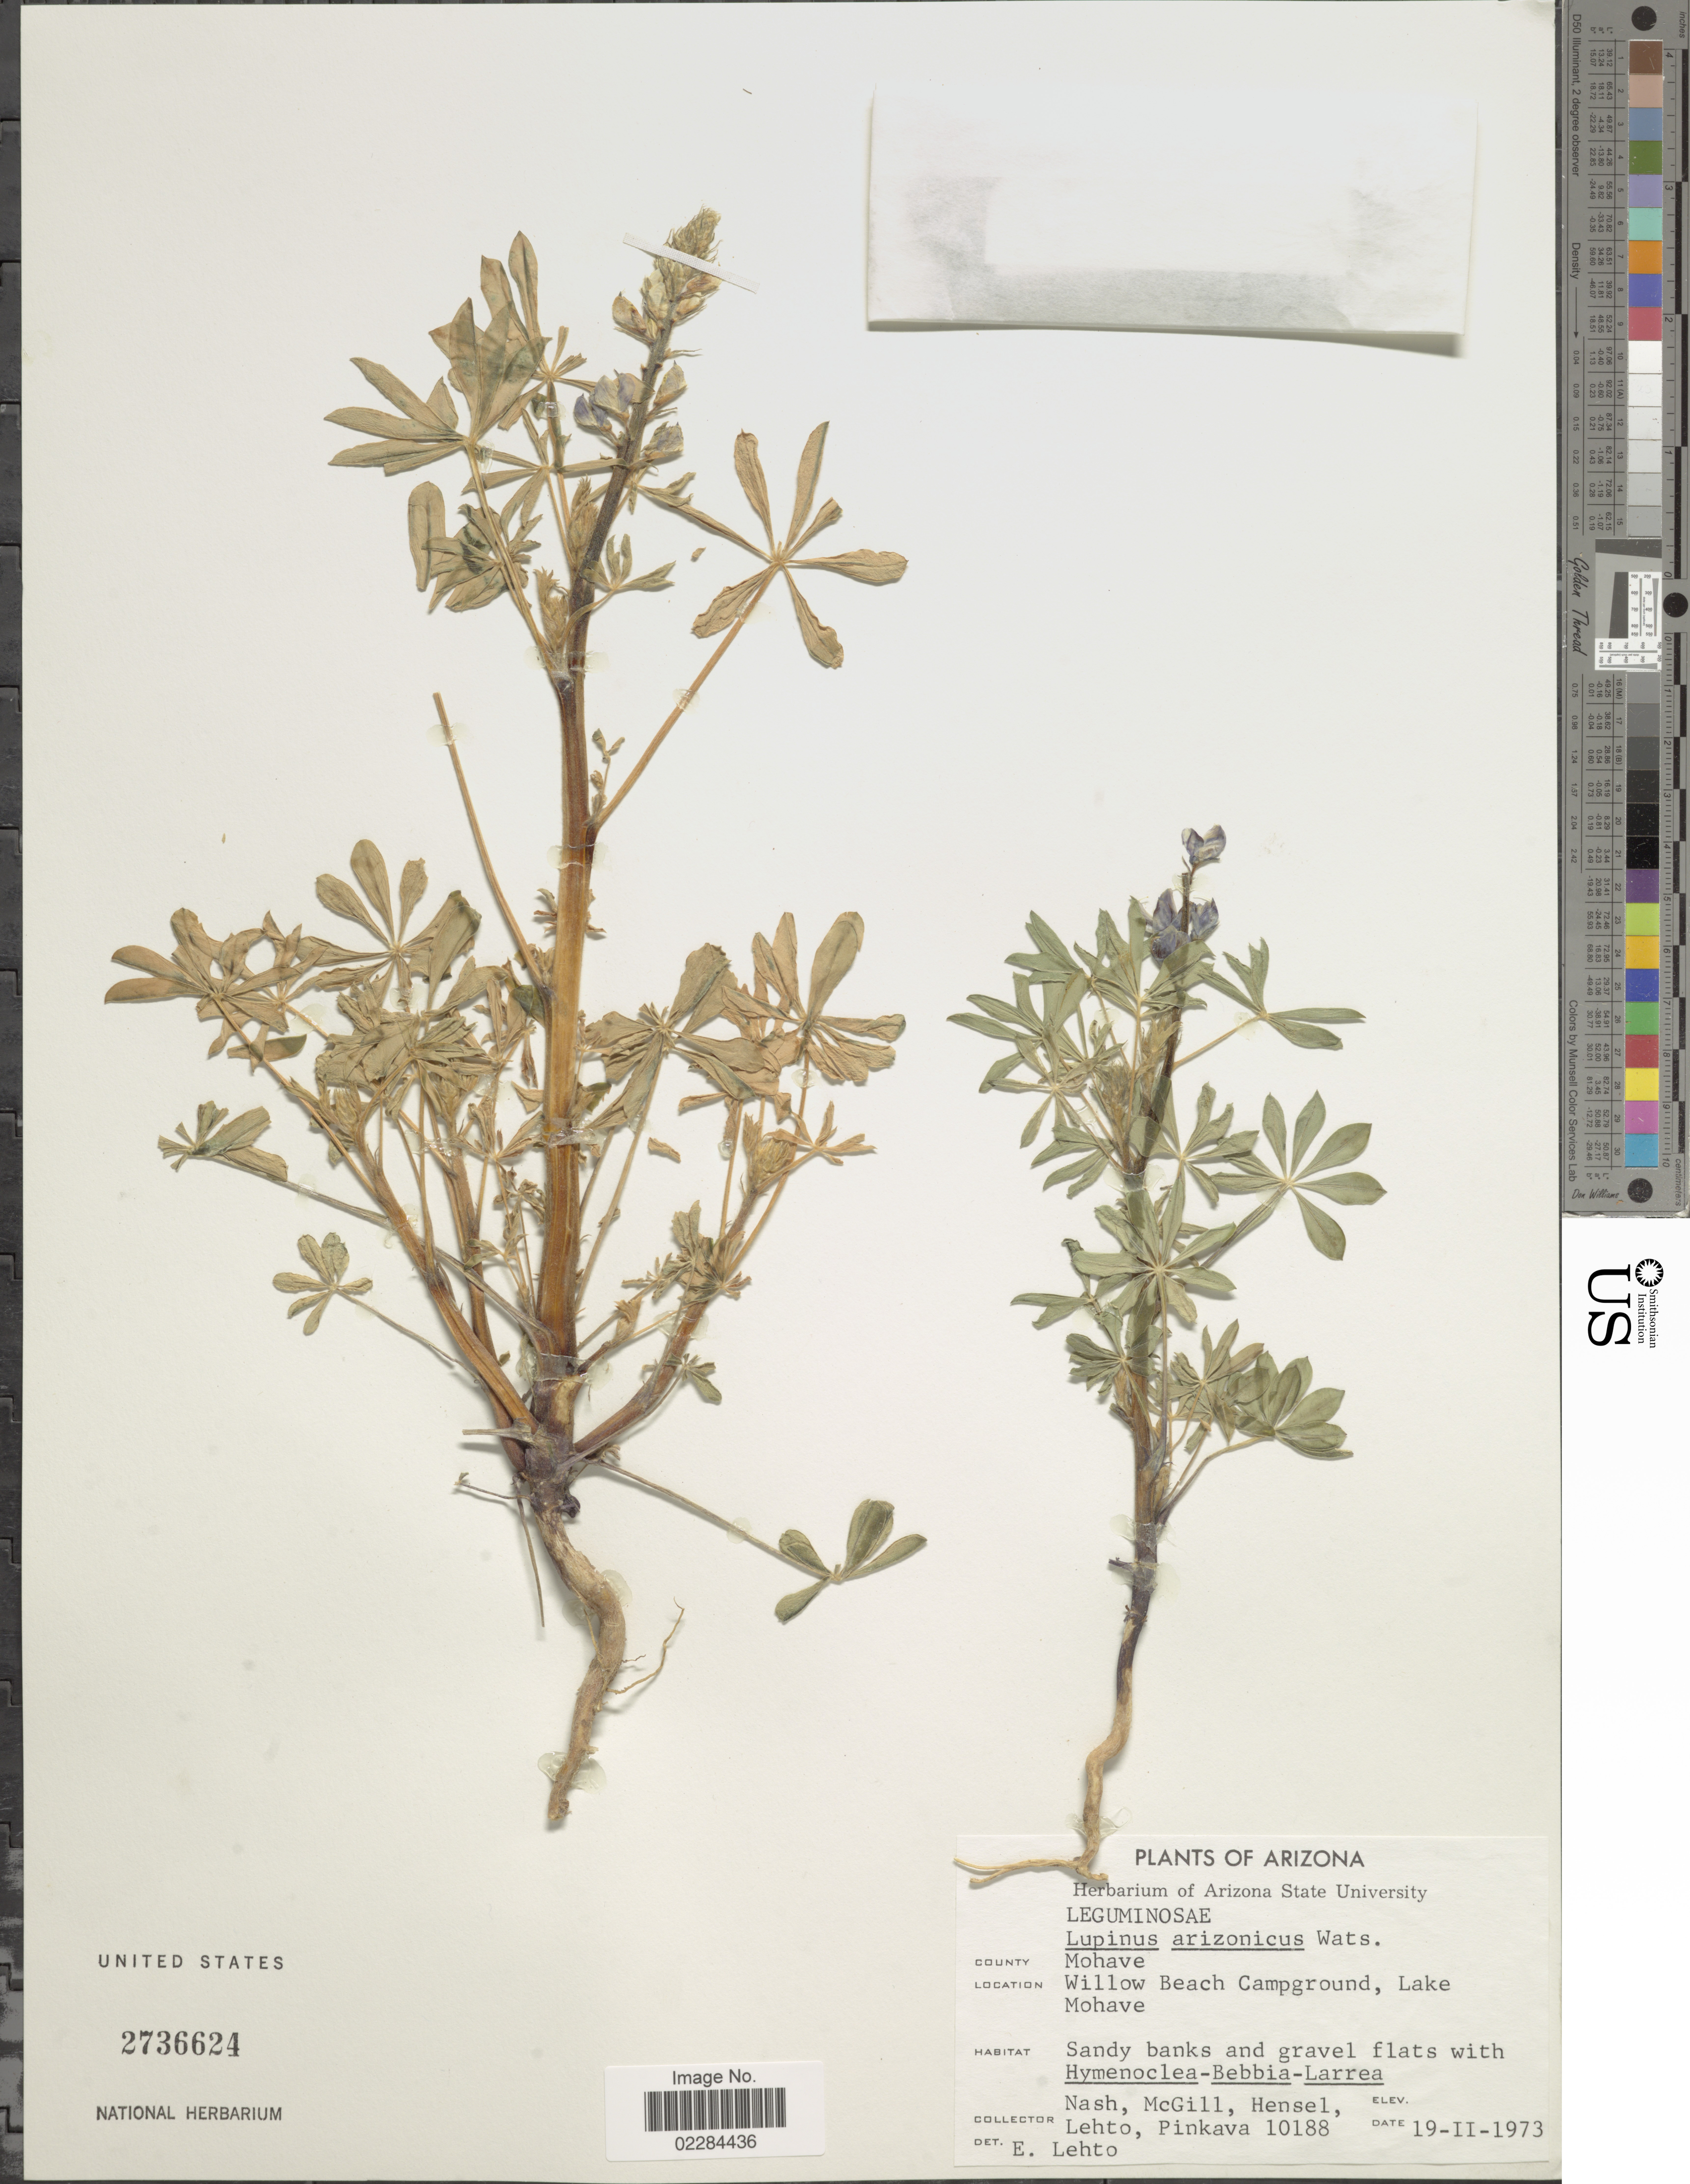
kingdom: Plantae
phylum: Tracheophyta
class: Magnoliopsida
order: Fabales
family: Fabaceae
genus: Lupinus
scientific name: Lupinus arizonicus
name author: (S. Watson) S. Watson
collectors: -- Nash, -. McGill, -. Hensel, -. Lehto & -. Pinkava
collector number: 10188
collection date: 1973-02-19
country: United States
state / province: Arizona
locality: County Mohave, Willow Beach Campground, Lake Mohave.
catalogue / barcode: US 2736624